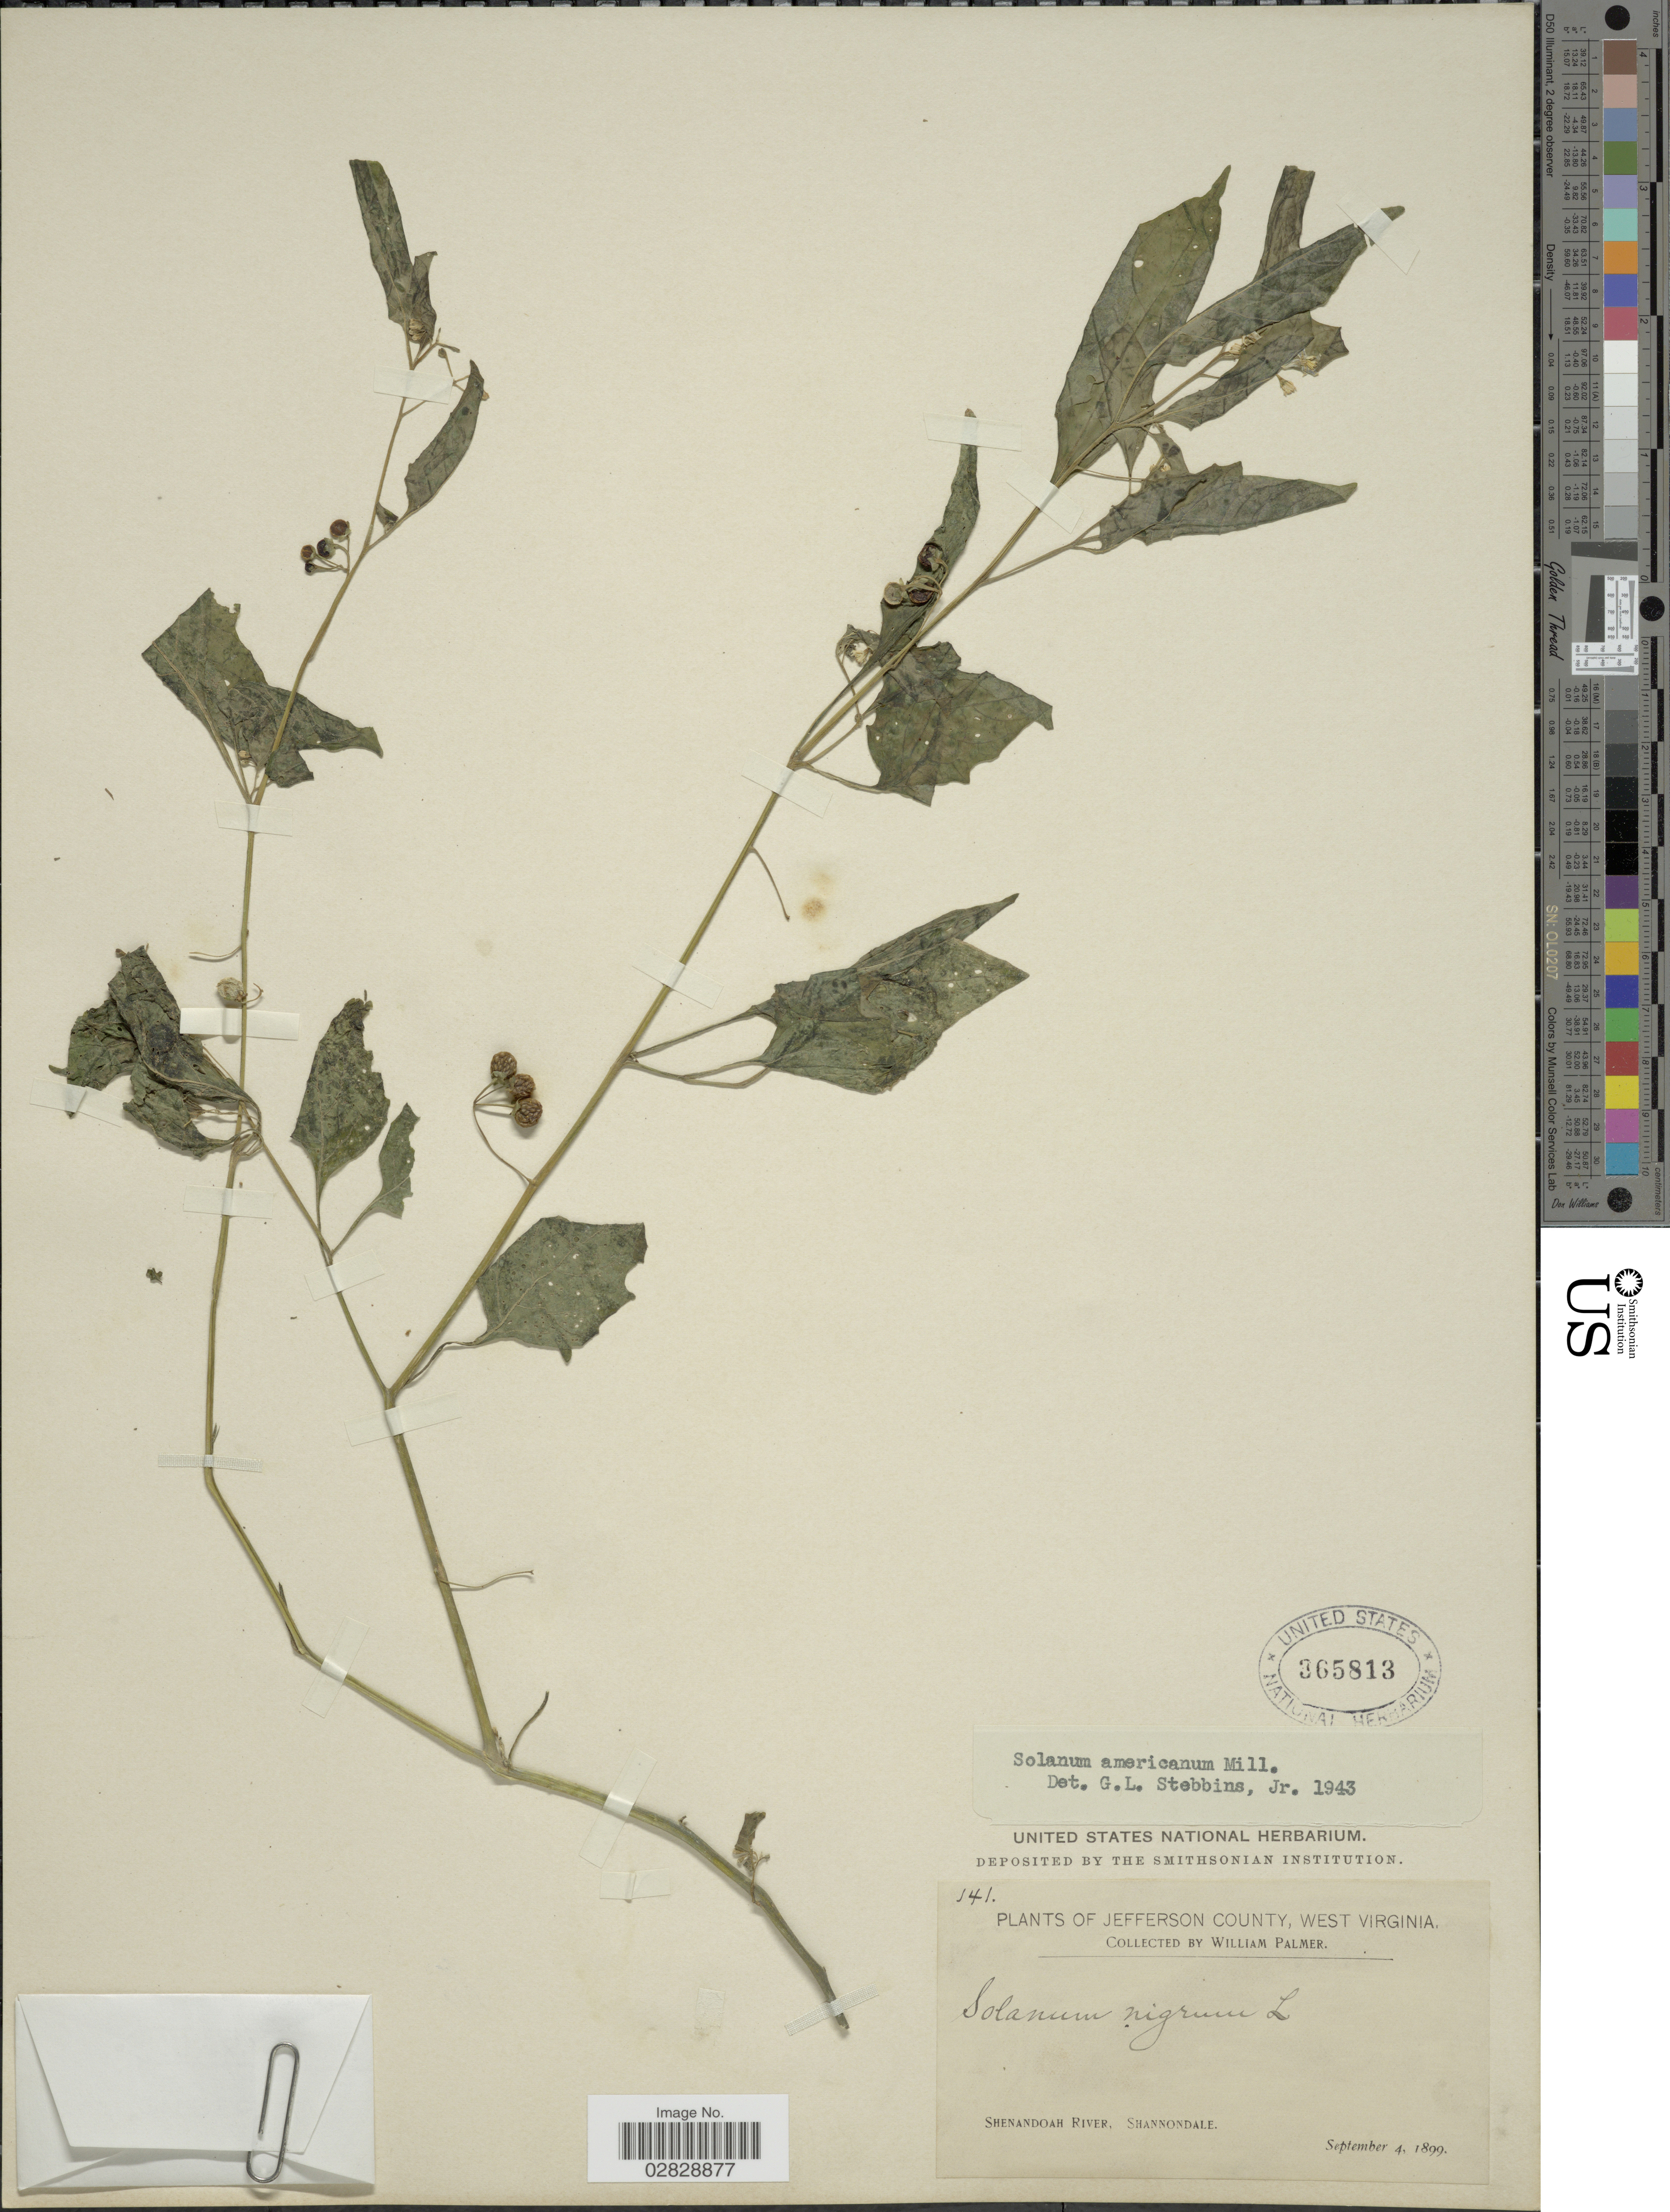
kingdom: Plantae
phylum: Tracheophyta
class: Magnoliopsida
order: Solanales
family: Solanaceae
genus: Solanum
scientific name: Solanum emulans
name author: Raf.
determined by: Knapp, S. D.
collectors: W. Palmer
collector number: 141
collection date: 1899-09-04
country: United States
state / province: West Virginia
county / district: Jefferson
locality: Jefferson County. Shenandoah River, Shannondale.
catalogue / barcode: US 365813